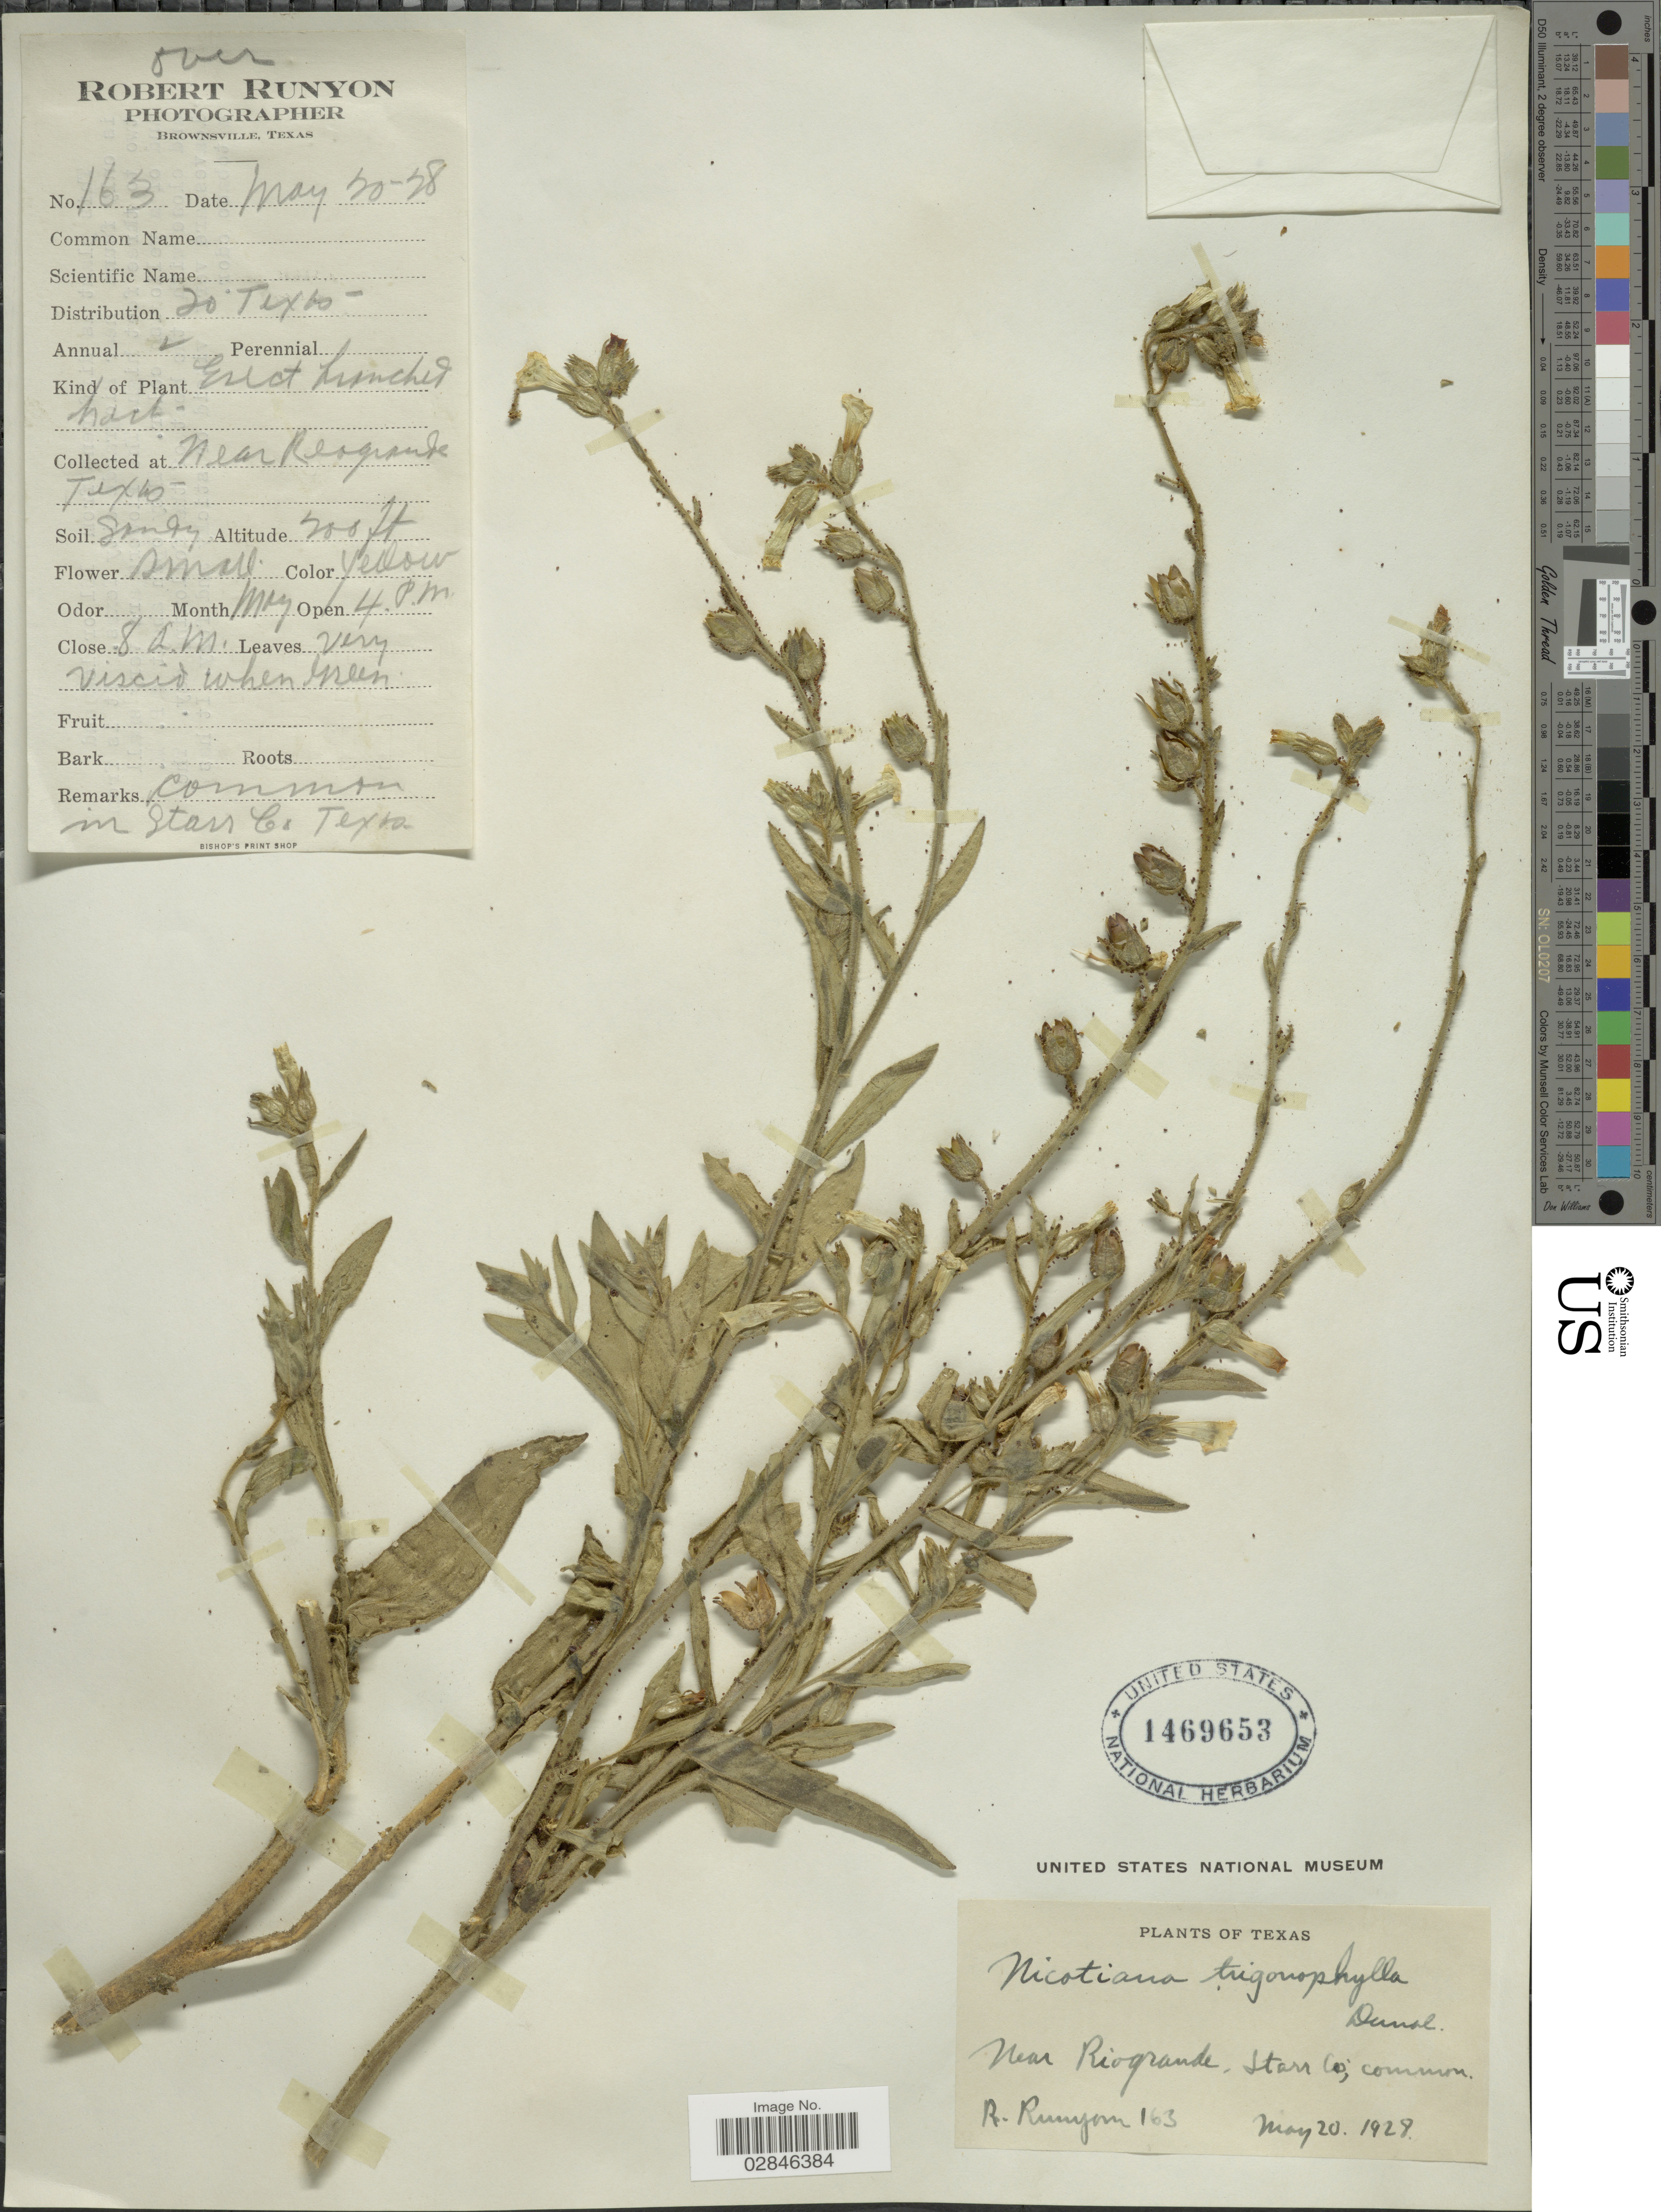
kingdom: Plantae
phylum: Tracheophyta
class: Magnoliopsida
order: Solanales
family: Solanaceae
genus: Nicotiana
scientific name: Nicotiana trigonophylla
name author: Dunal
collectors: R. Runyon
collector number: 163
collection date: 1929-05-20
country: United States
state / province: Texas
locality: Near Riogrande, Starr Co.,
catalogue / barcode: US 1469653